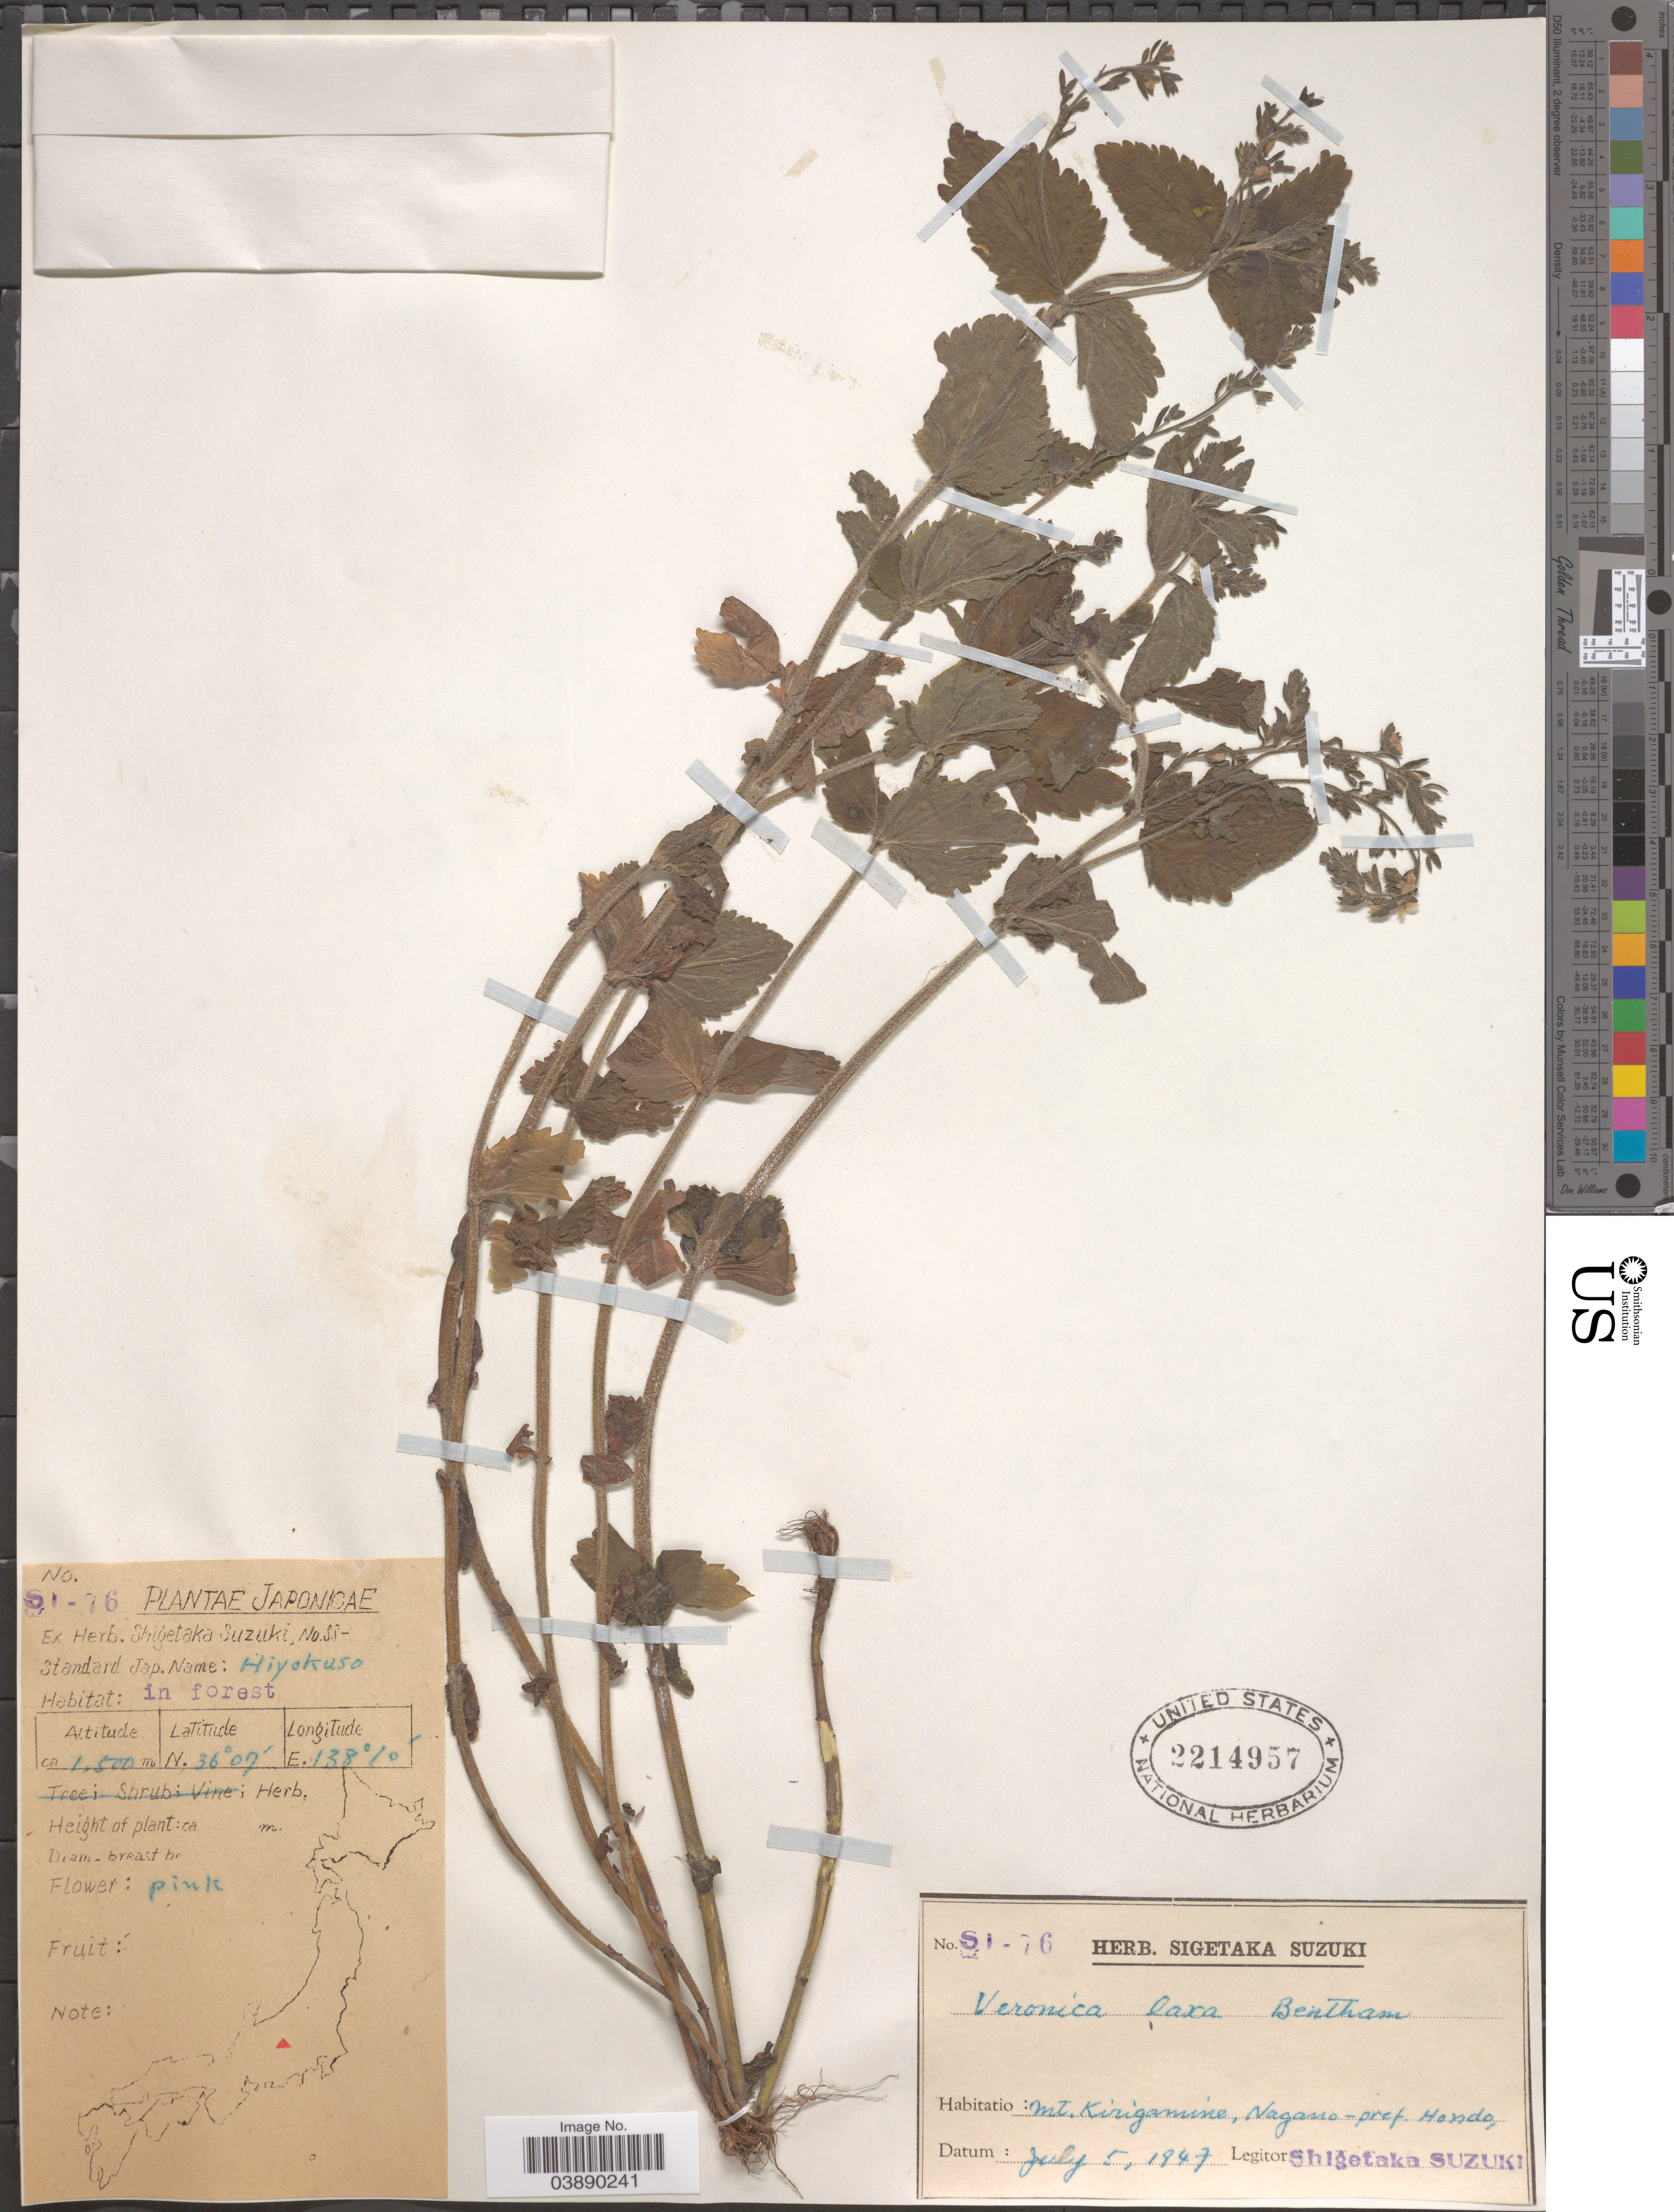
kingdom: Plantae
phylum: Tracheophyta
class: Magnoliopsida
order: Lamiales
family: Plantaginaceae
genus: Veronica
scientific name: Veronica laxa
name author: Benth.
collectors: S. Suzuki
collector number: SI-76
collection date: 1947-07-05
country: Japan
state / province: Nagano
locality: Mt. Kirigamine, Nagano - pref. Hondo.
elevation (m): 1500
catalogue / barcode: US 2214957